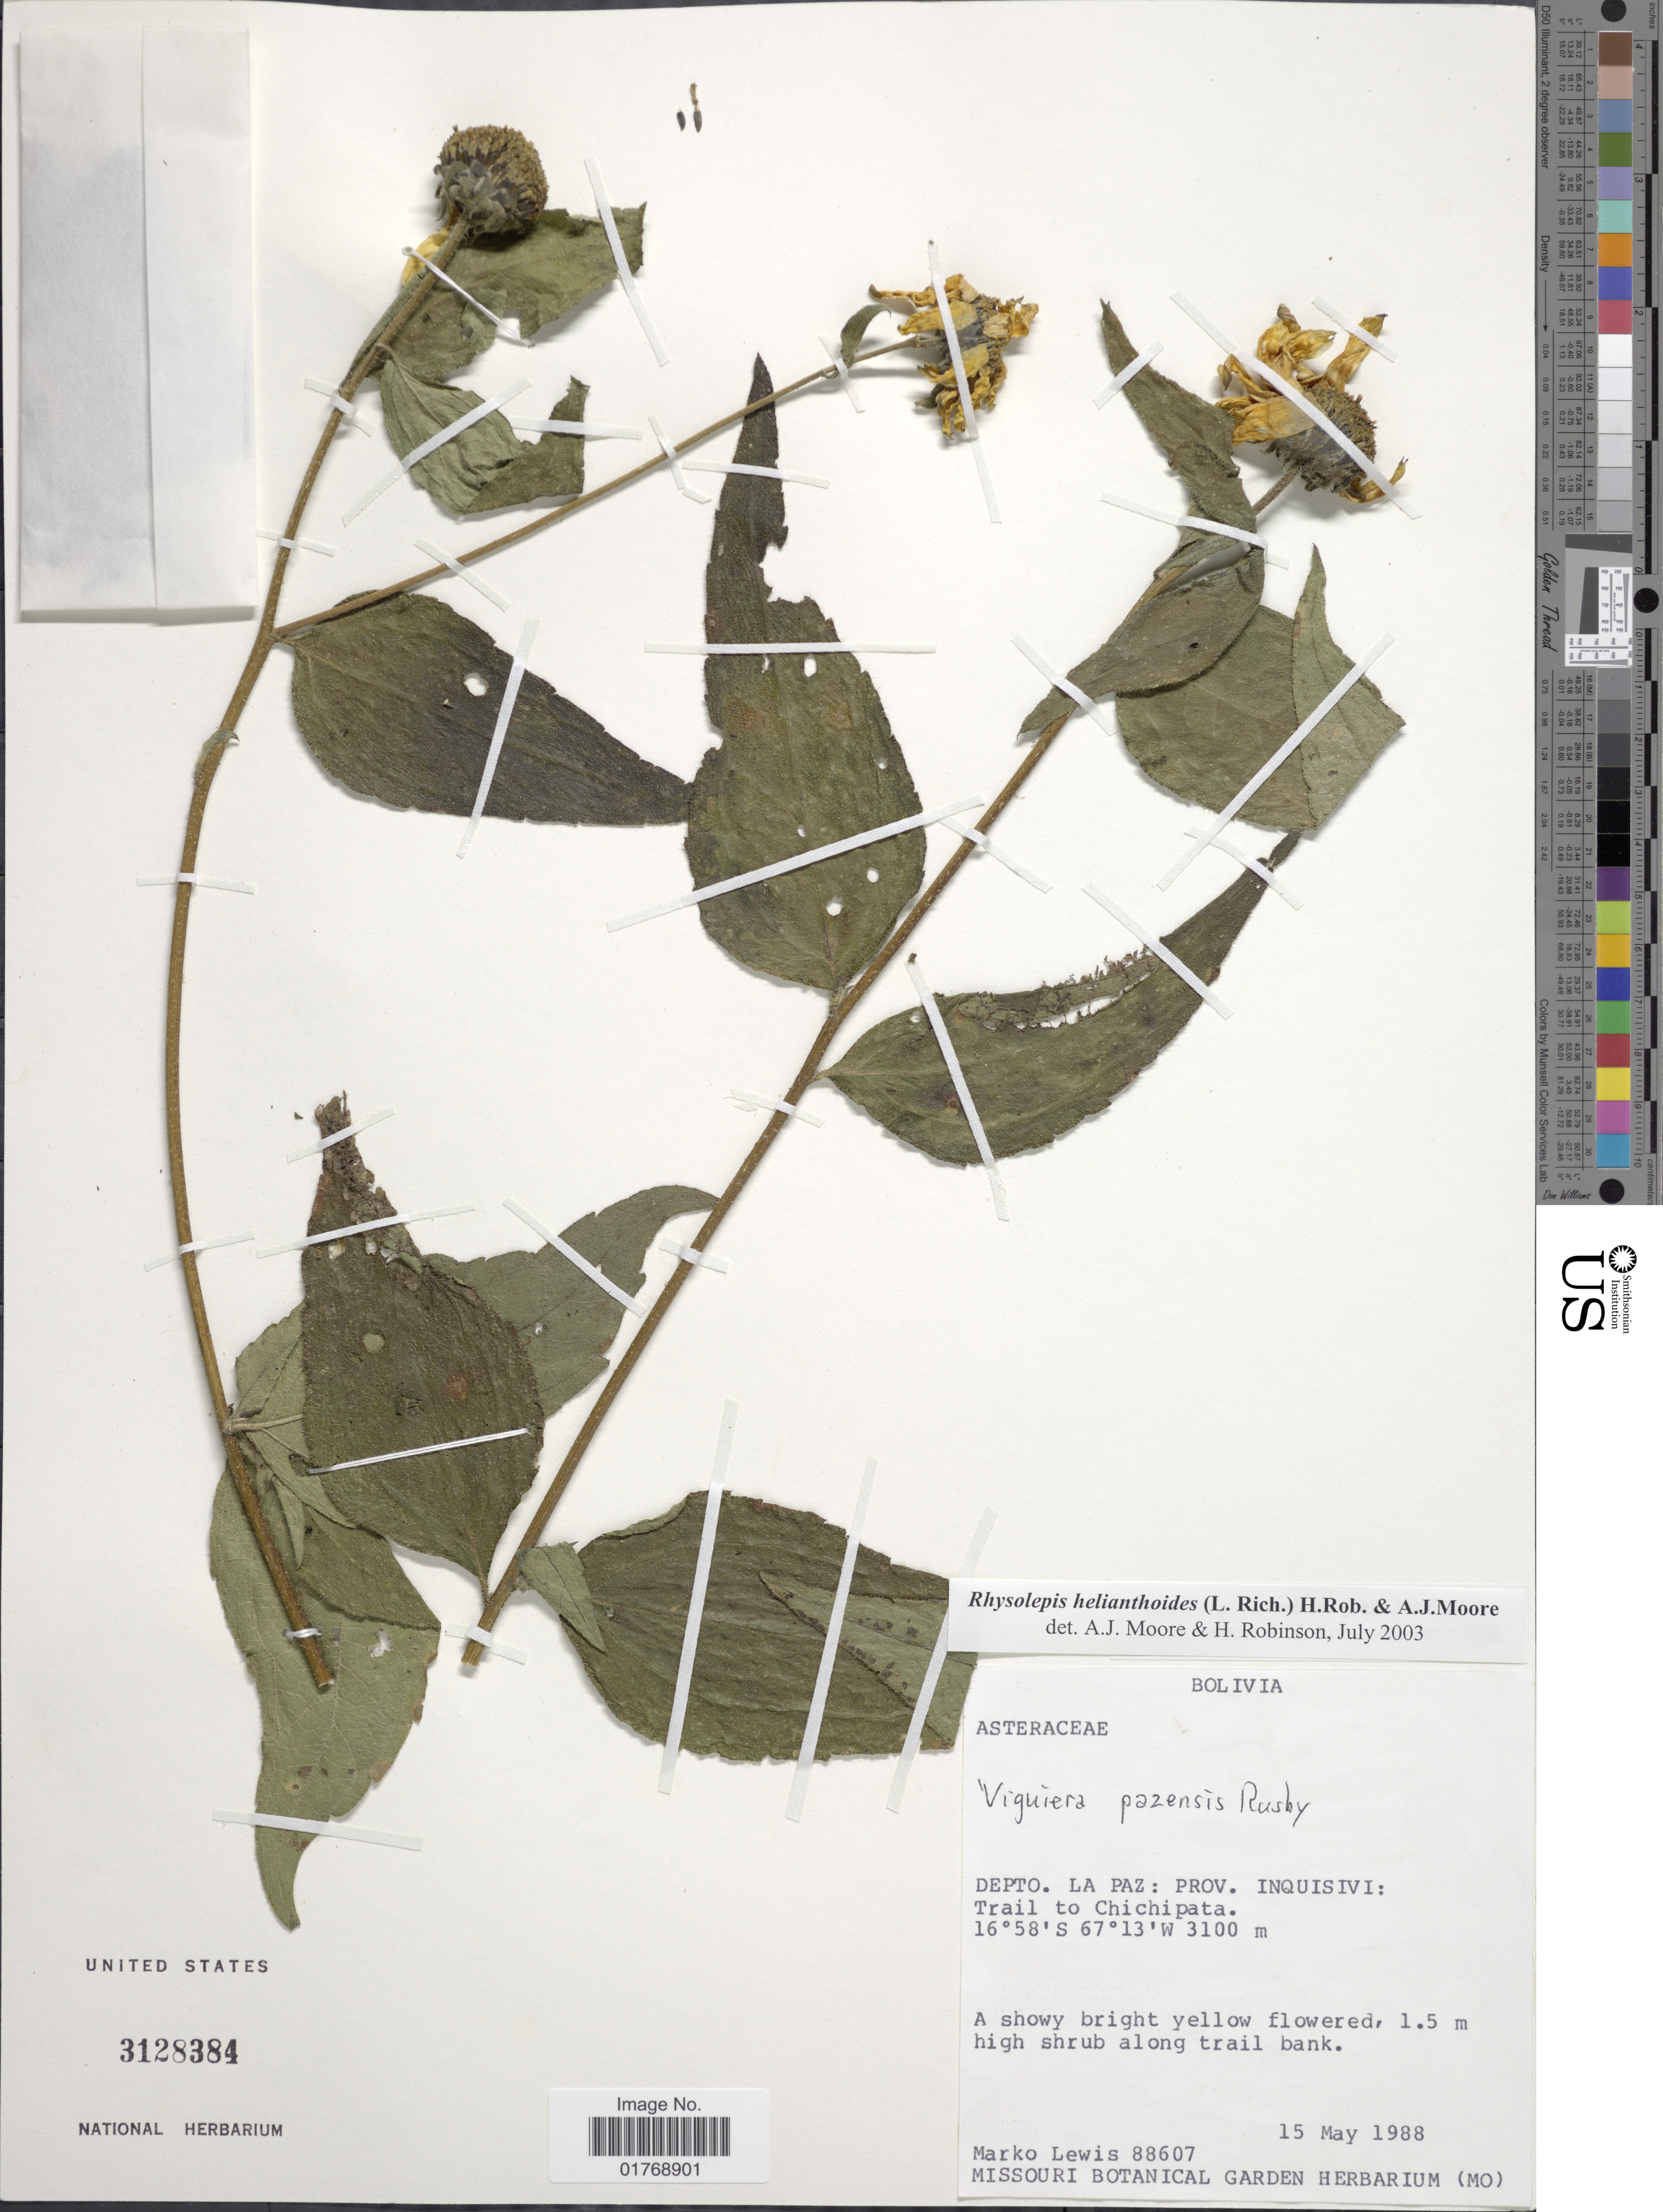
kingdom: Plantae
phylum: Tracheophyta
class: Magnoliopsida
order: Asterales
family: Asteraceae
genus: Viguiera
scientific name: Viguiera procumbens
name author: (Pers.) S.F. Blake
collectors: M. A. Lewis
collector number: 88607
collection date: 1988-05-15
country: Bolivia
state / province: La Paz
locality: Depto. La Paz: Prov. Inquisivi: Trail to Chichipata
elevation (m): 3100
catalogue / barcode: US 3128384